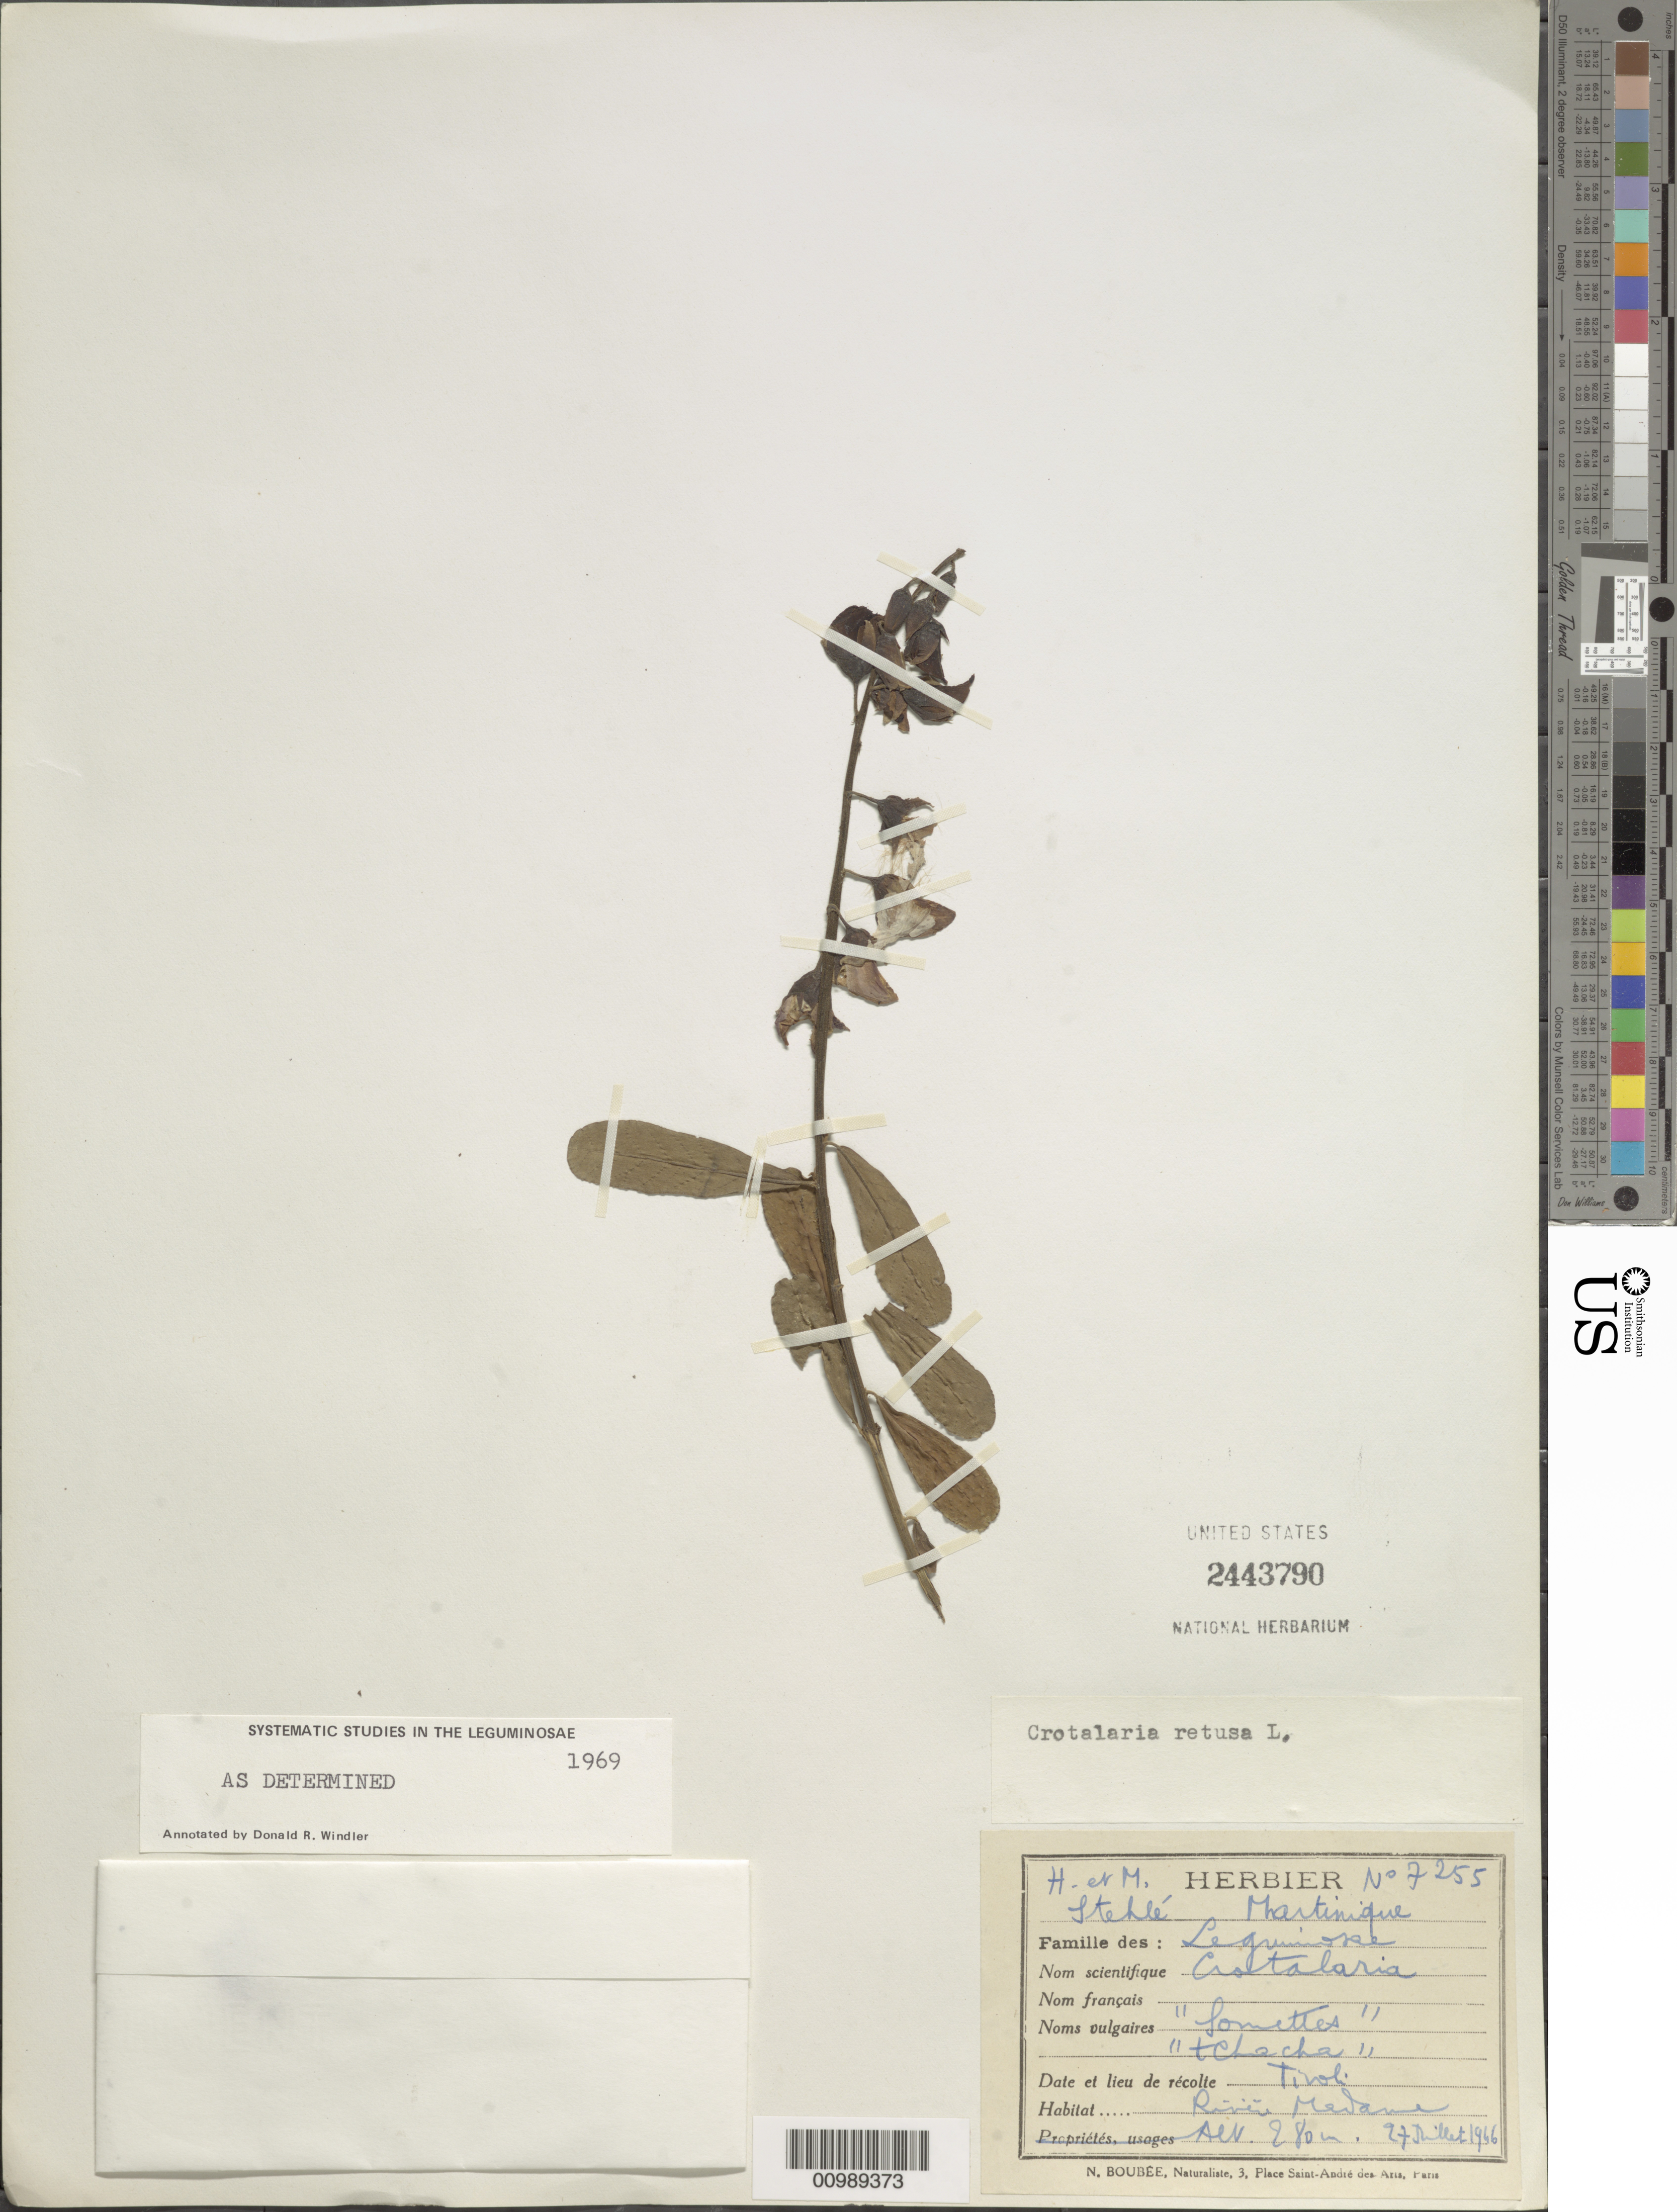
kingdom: Plantae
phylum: Tracheophyta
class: Magnoliopsida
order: Fabales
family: Fabaceae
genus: Crotalaria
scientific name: Crotalaria retusa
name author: L.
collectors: H. Stehlé & M. Stehlé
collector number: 7255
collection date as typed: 27 Jul 1966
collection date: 1966-07-27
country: Martinique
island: Martinique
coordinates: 0 N, 0 E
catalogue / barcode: US 2443790